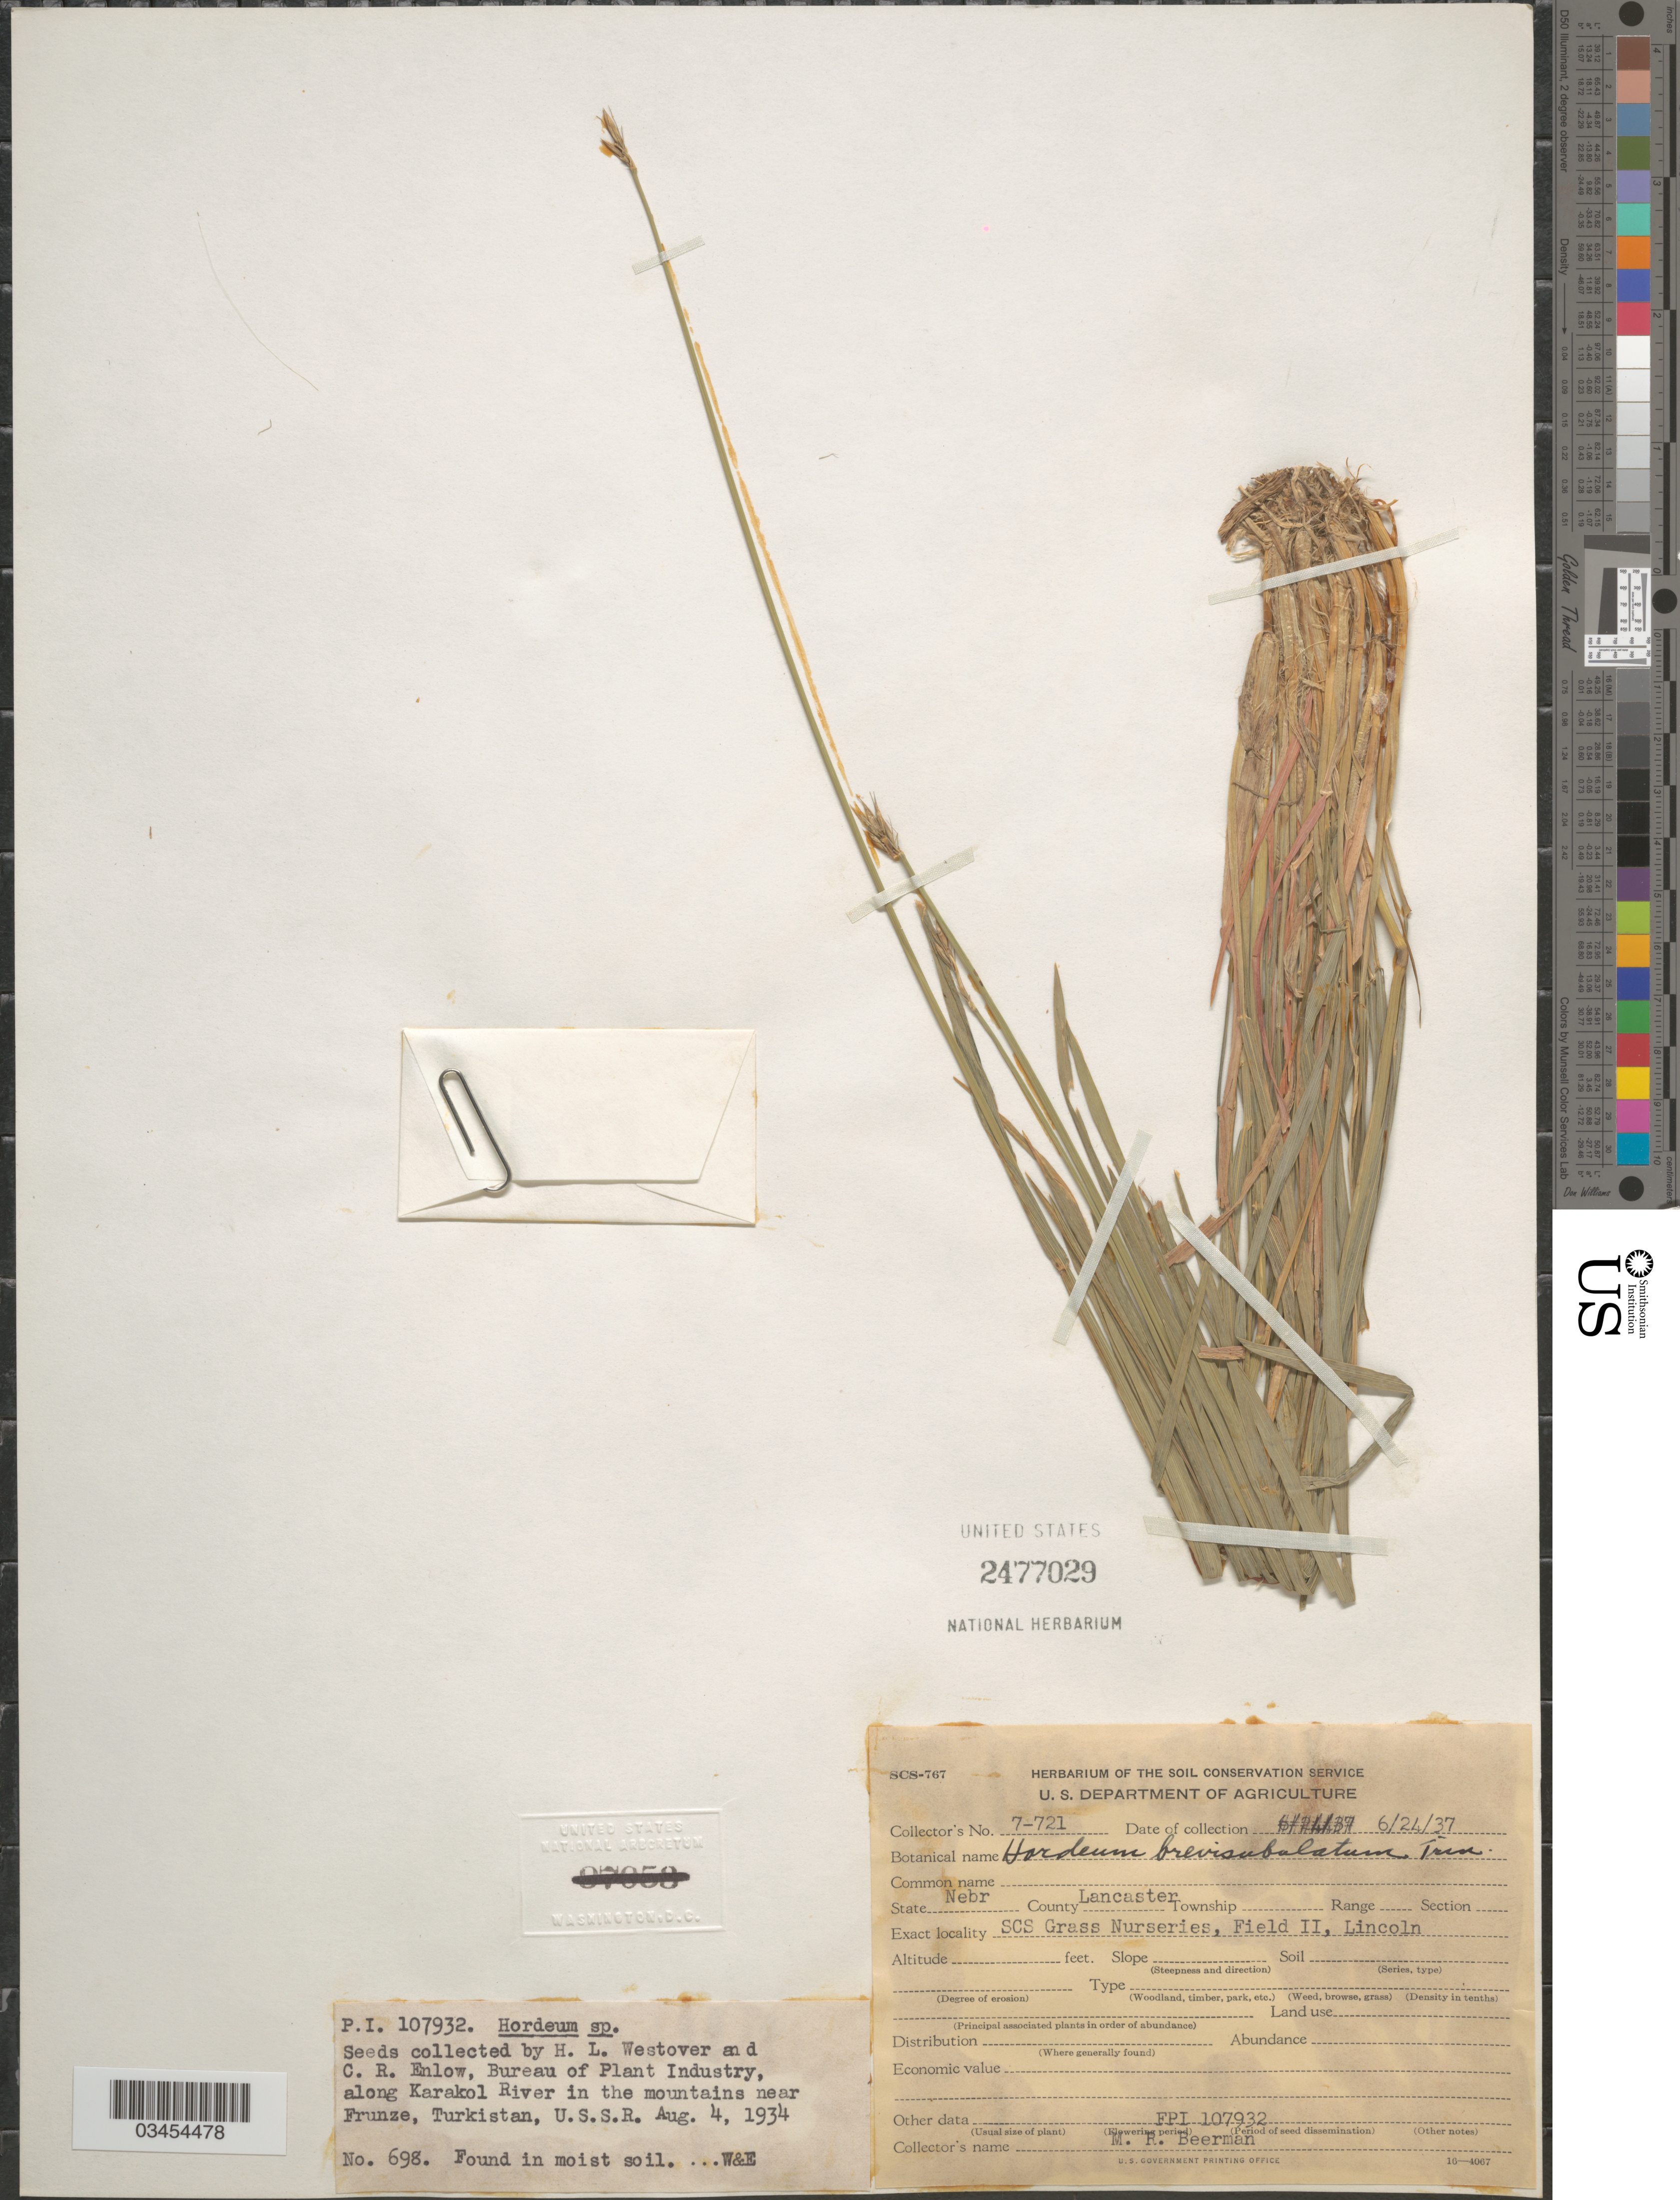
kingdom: Plantae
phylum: Tracheophyta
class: Liliopsida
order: Poales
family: Poaceae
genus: Hordeum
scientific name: Hordeum brevisubulatum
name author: (Trin.) Link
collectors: M. Beerman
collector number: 7-721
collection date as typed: Transcribed d/m/y: 24/6/37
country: United States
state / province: Nebraska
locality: County Lancaster. SCS Grass Nurseries, Field II, Lincoln.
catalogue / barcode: US 2477029